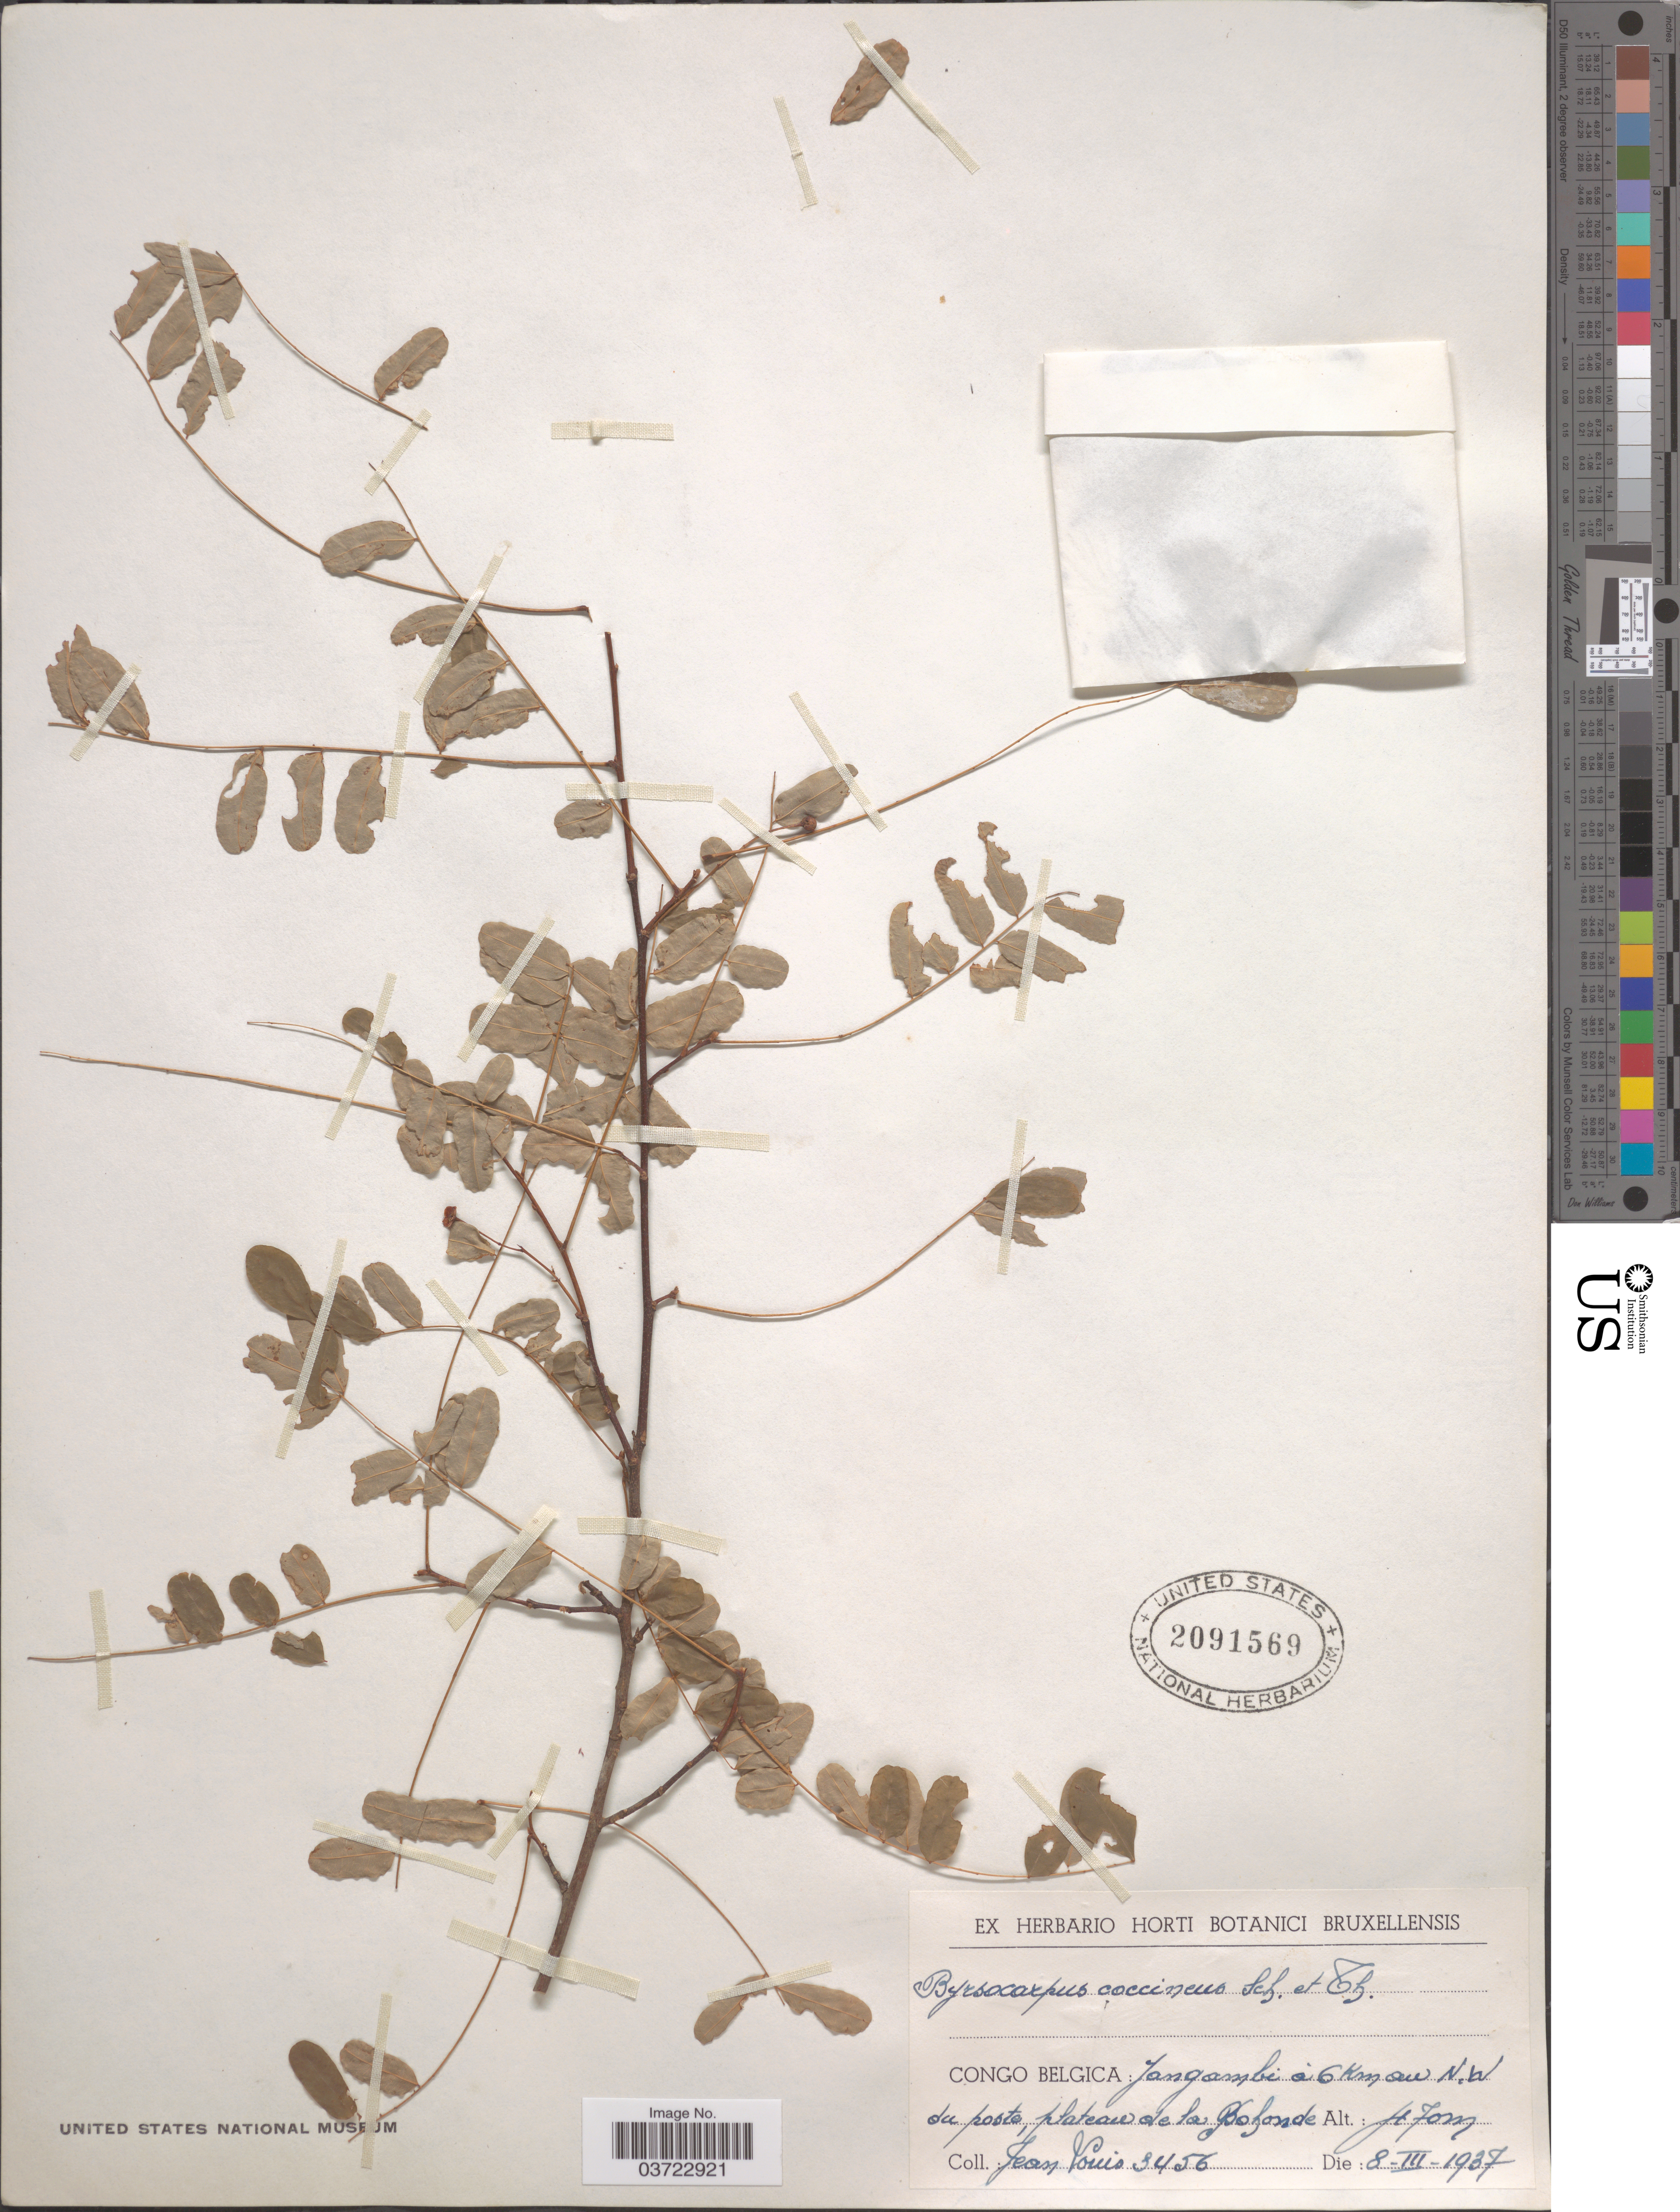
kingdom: Plantae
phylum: Tracheophyta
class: Magnoliopsida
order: Oxalidales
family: Connaraceae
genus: Rourea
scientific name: Rourea coccinea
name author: (Schumach. & Thonn.) Benth.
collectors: J. Louis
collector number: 3456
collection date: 1937-03-08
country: Congo, Democratic Republic of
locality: Congo Belgica: Yangambi à 6 km au N. W. du poste, plateau de la Bohonde.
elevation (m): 470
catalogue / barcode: US 2091569